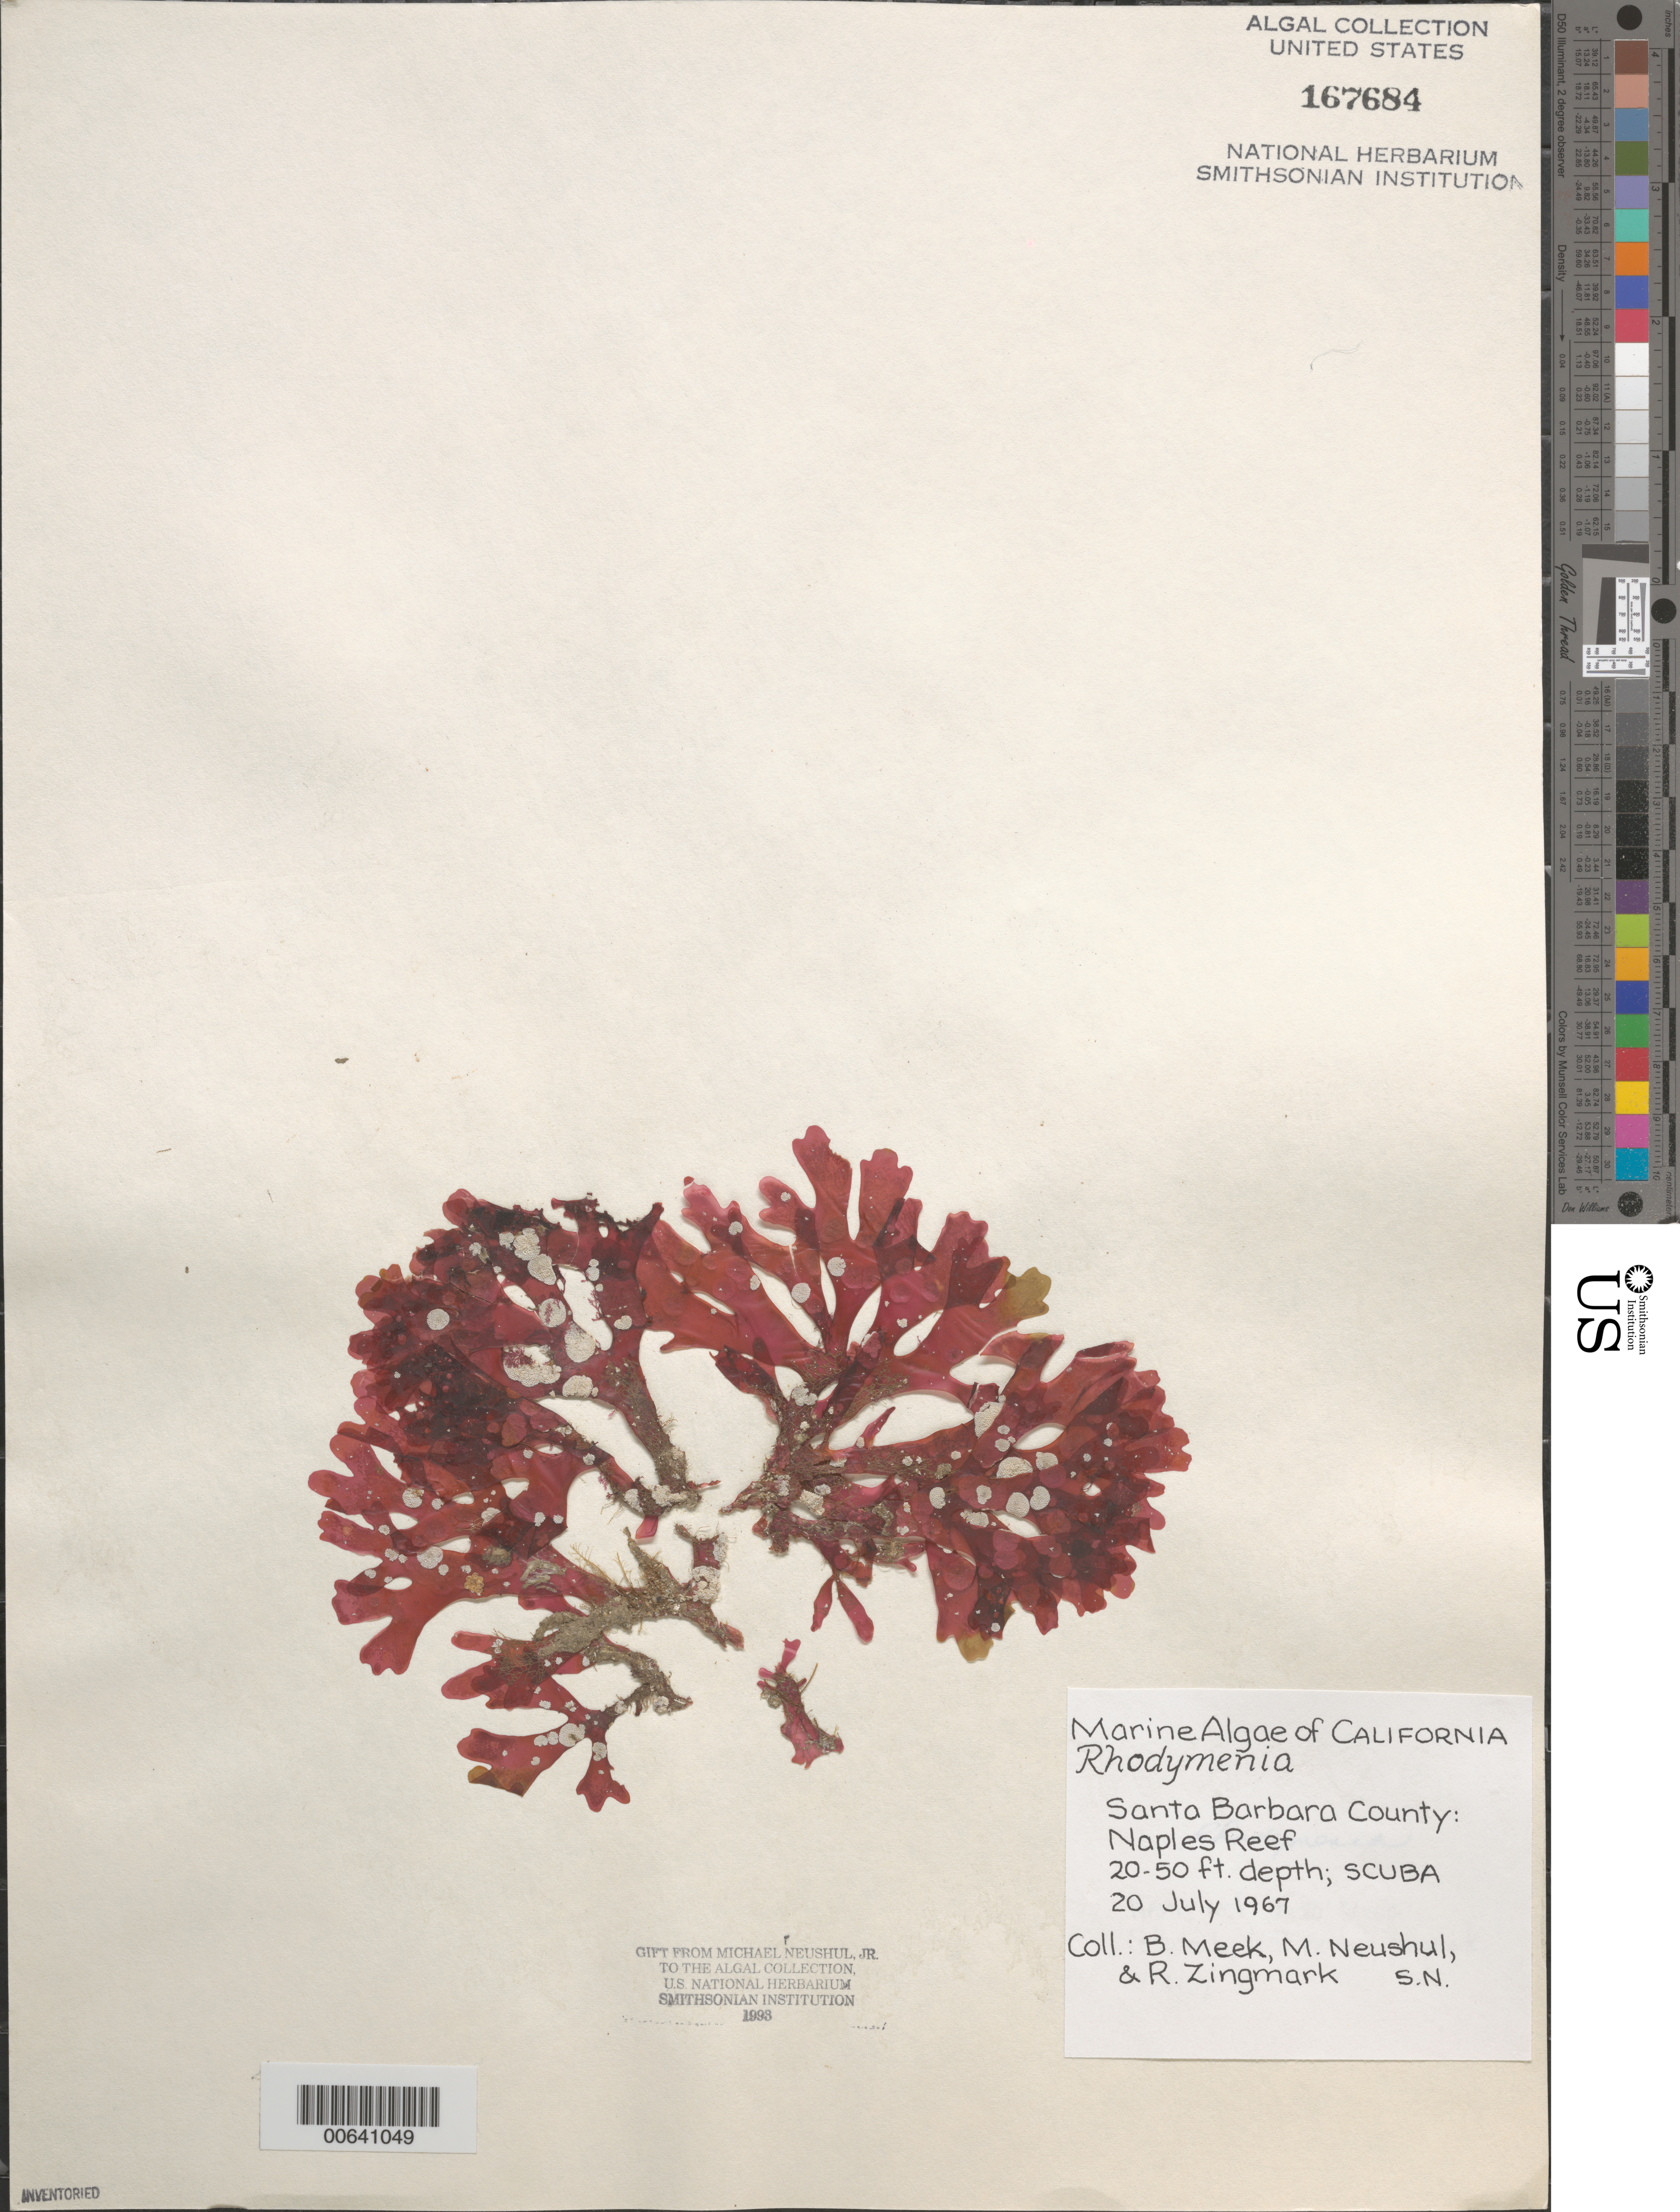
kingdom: Plantae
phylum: Rhodophyta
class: Florideophyceae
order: Rhodymeniales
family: Rhodymeniaceae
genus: Rhodymenia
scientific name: Rhodymenia sp.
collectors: B. Meek, M. Neushul & R. Zingmark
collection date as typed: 20 Jul 1967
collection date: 1967-07-20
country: United States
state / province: California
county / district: Santa Barbara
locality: Naples Reef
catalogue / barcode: US 167684